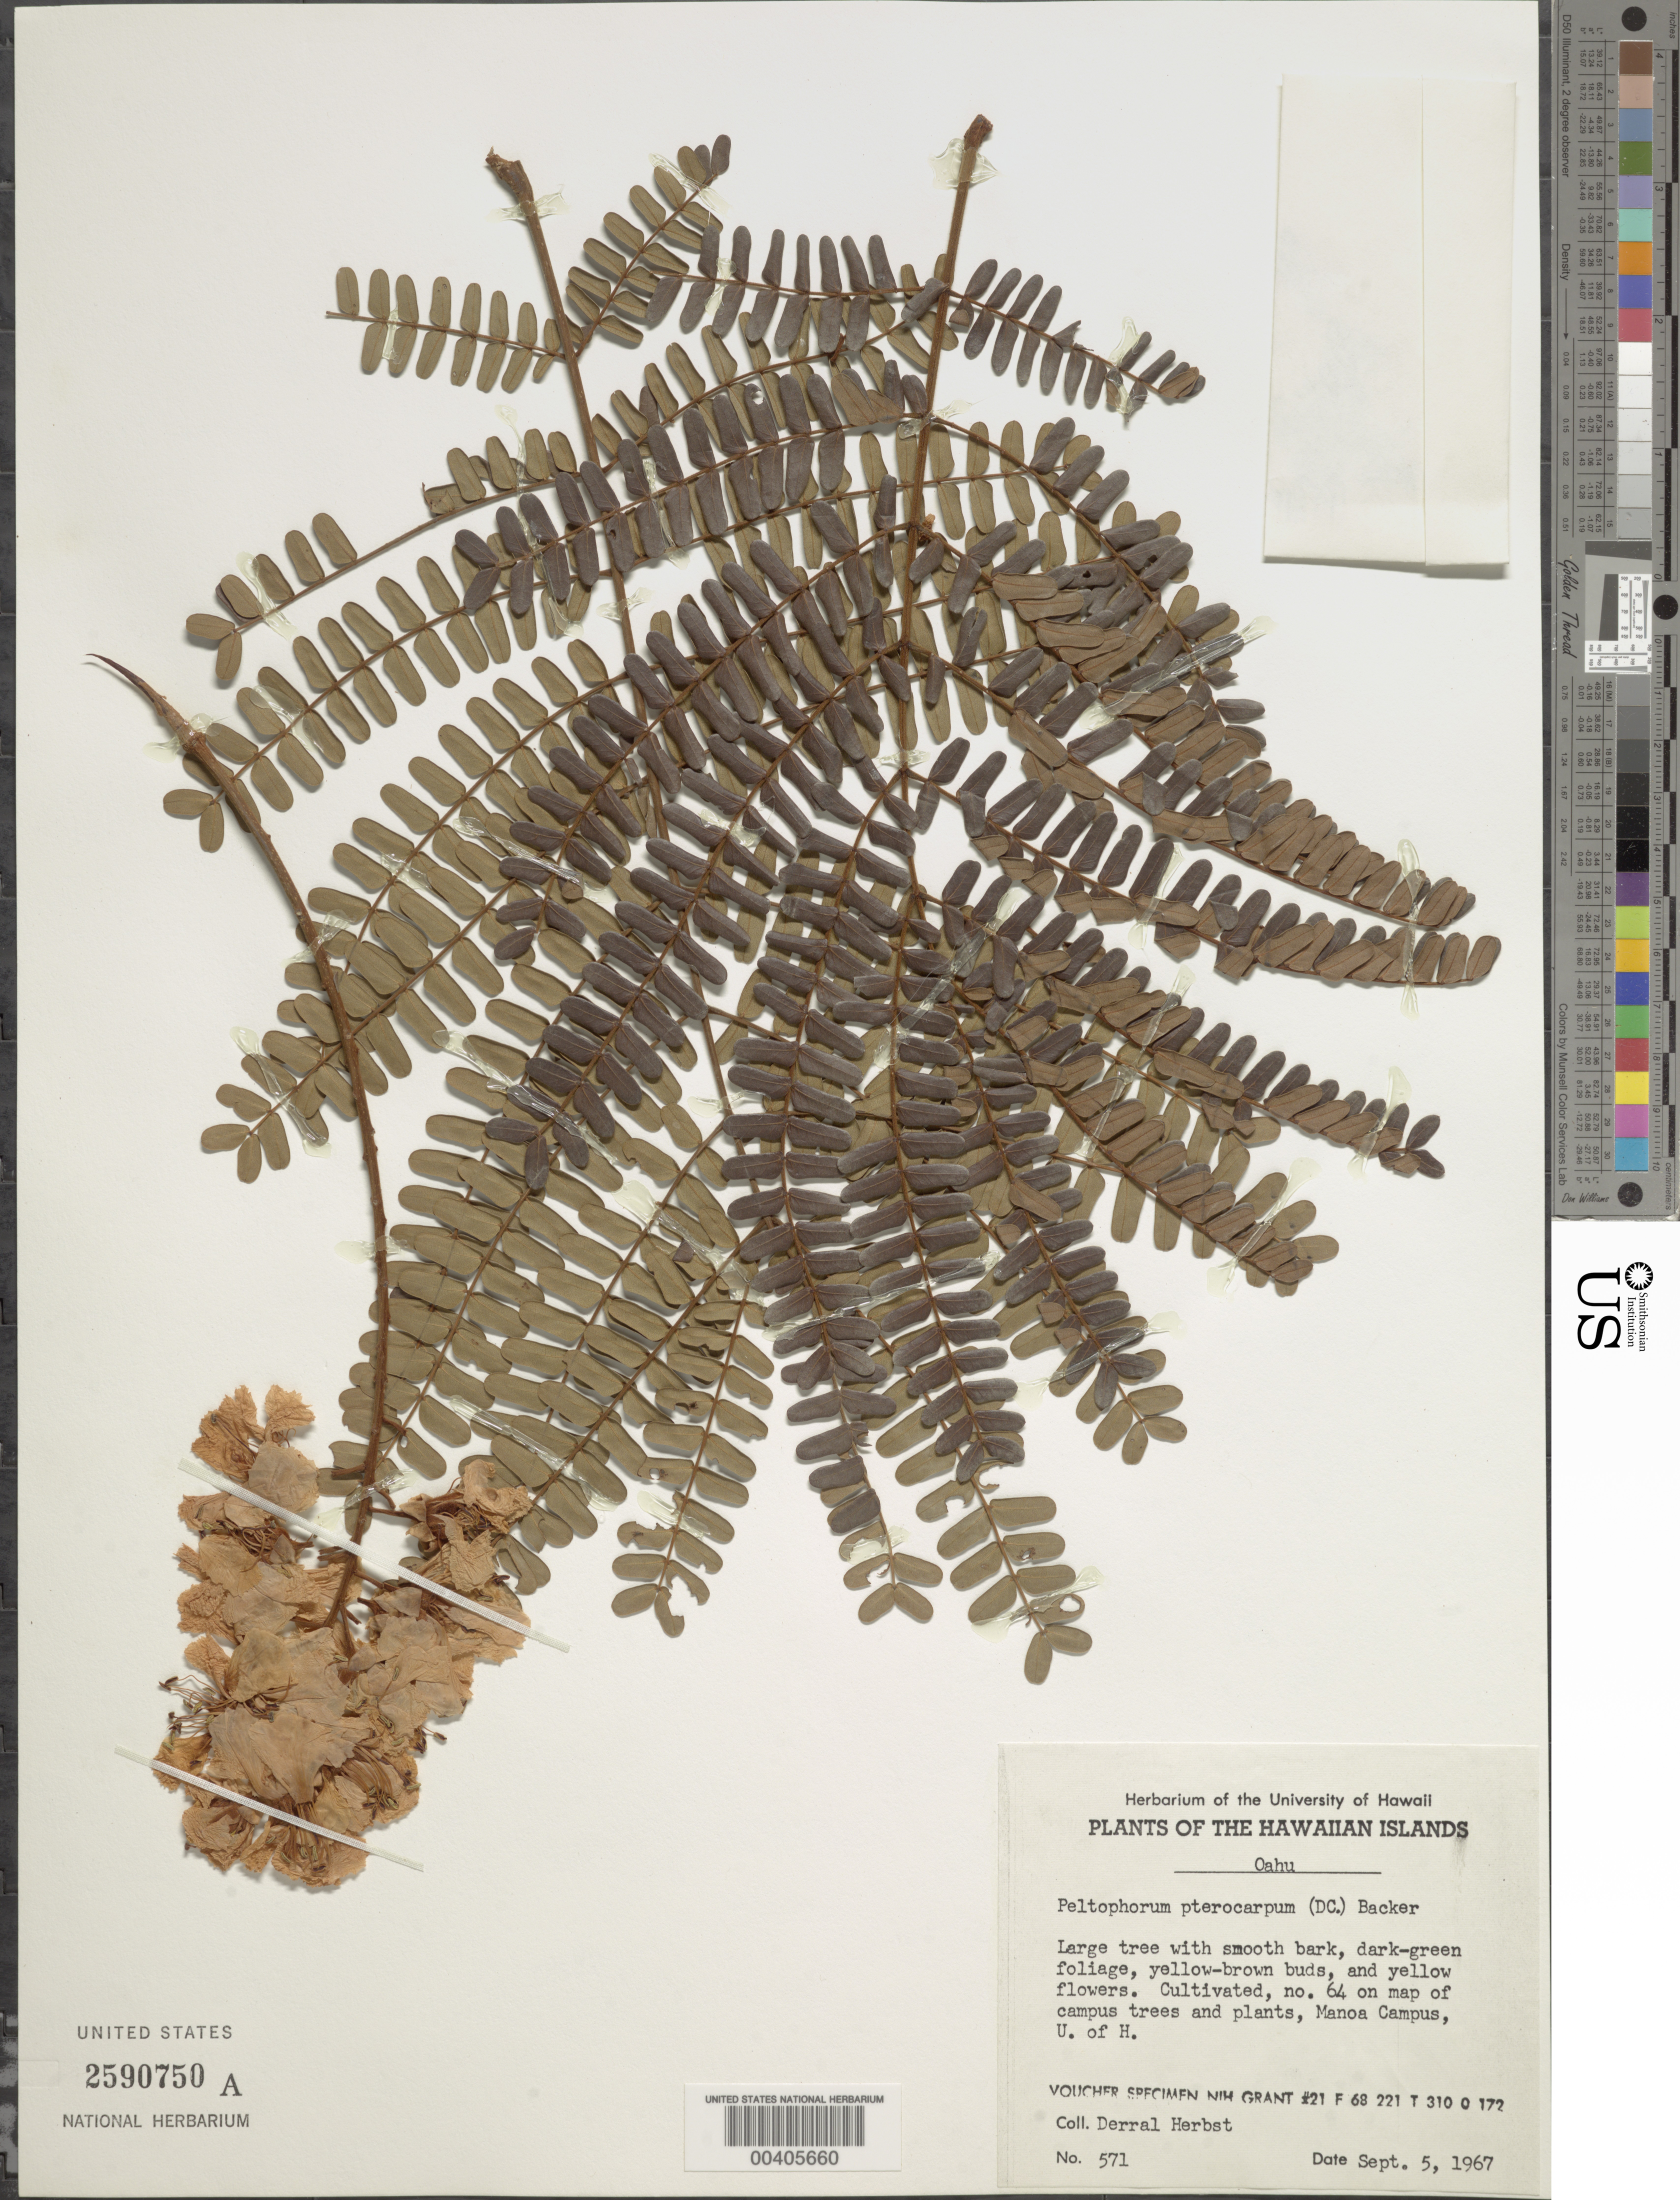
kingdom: Plantae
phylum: Tracheophyta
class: Magnoliopsida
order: Fabales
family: Fabaceae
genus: Peltophorum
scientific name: Peltophorum pterocarpum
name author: (DC.) Backer ex K. Heyne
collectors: D. R. Herbst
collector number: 571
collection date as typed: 05 Sep 1967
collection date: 1967-09-05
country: United States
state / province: Hawaii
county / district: Honolulu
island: Oahu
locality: Univ. of Hawaii, Manoa Campus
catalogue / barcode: US 2590750A